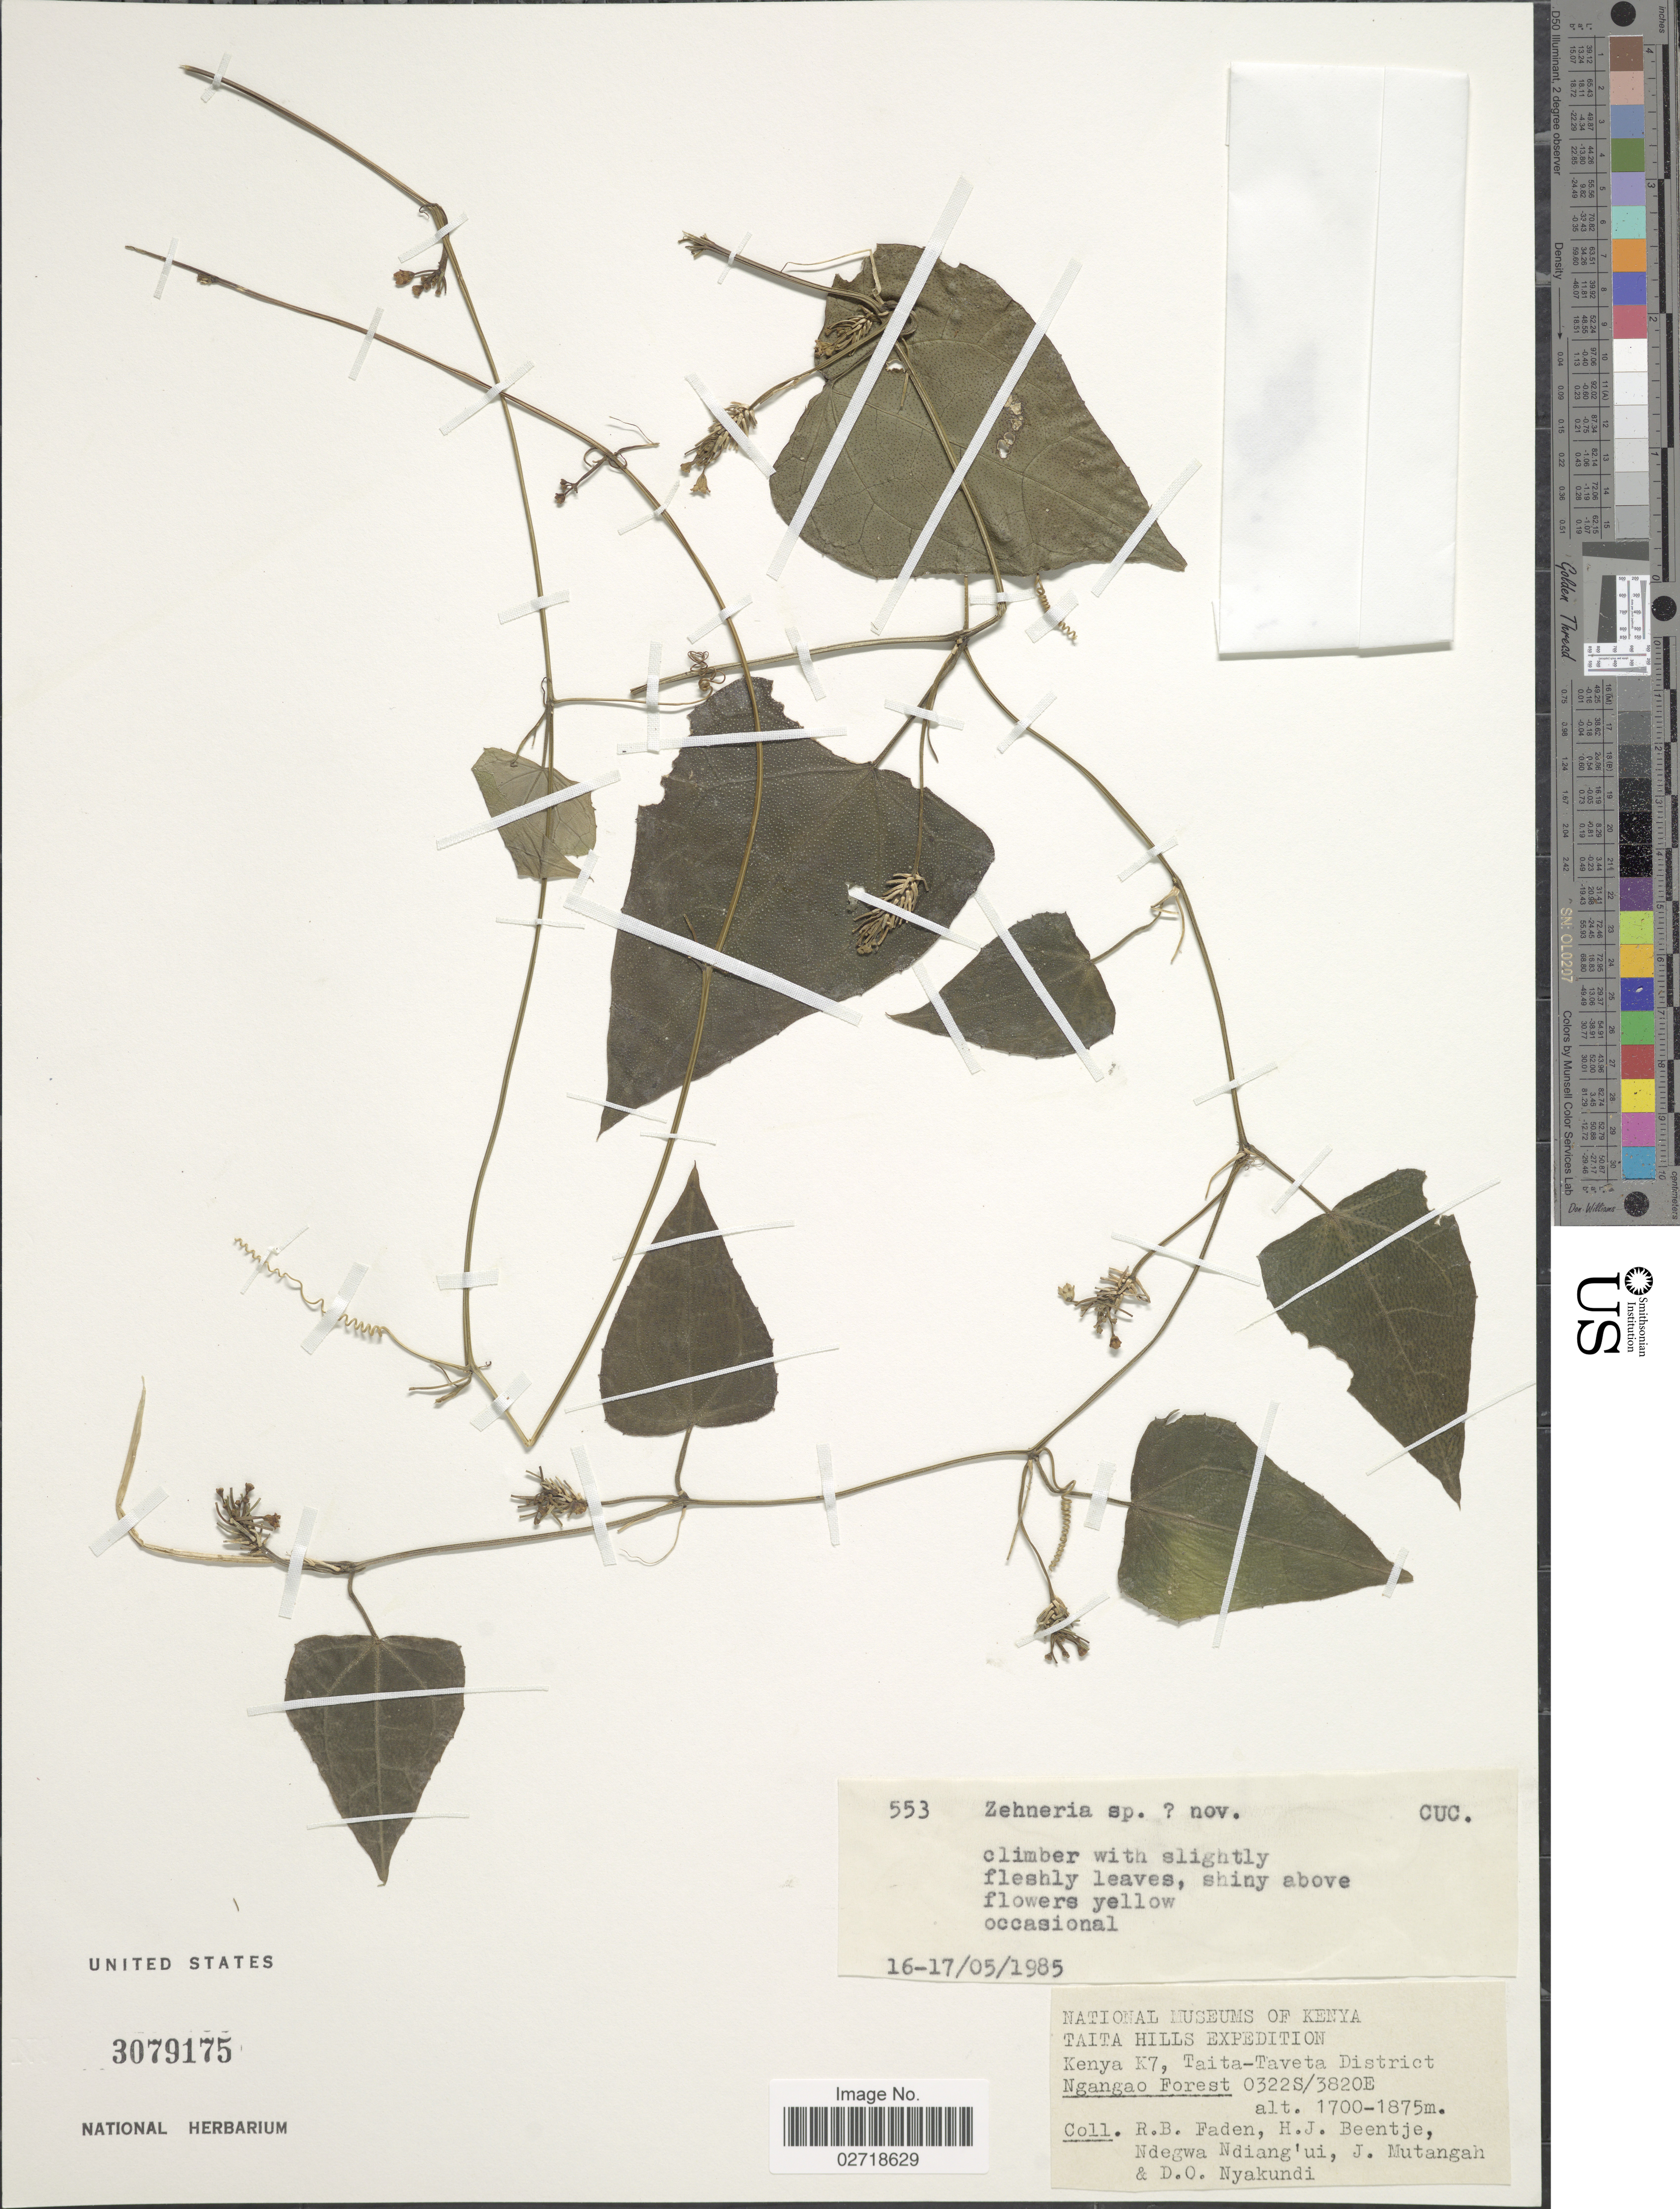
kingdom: Plantae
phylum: Tracheophyta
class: Magnoliopsida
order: Cucurbitales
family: Cucurbitaceae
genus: Zehneria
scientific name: Zehneria sp.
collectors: R. B. Faden, H. J. Beentje, Ndegwa Ndiang'ui, J. Mutangah & D. Nyakundi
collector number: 553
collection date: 1985-05-16/1985-05-17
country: Kenya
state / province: Taita Taveta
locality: Taita Hills, Kenya K7, Taita-Taveta District, Ngangao Forest 0322S/3820E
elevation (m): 1700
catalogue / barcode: US 3079175